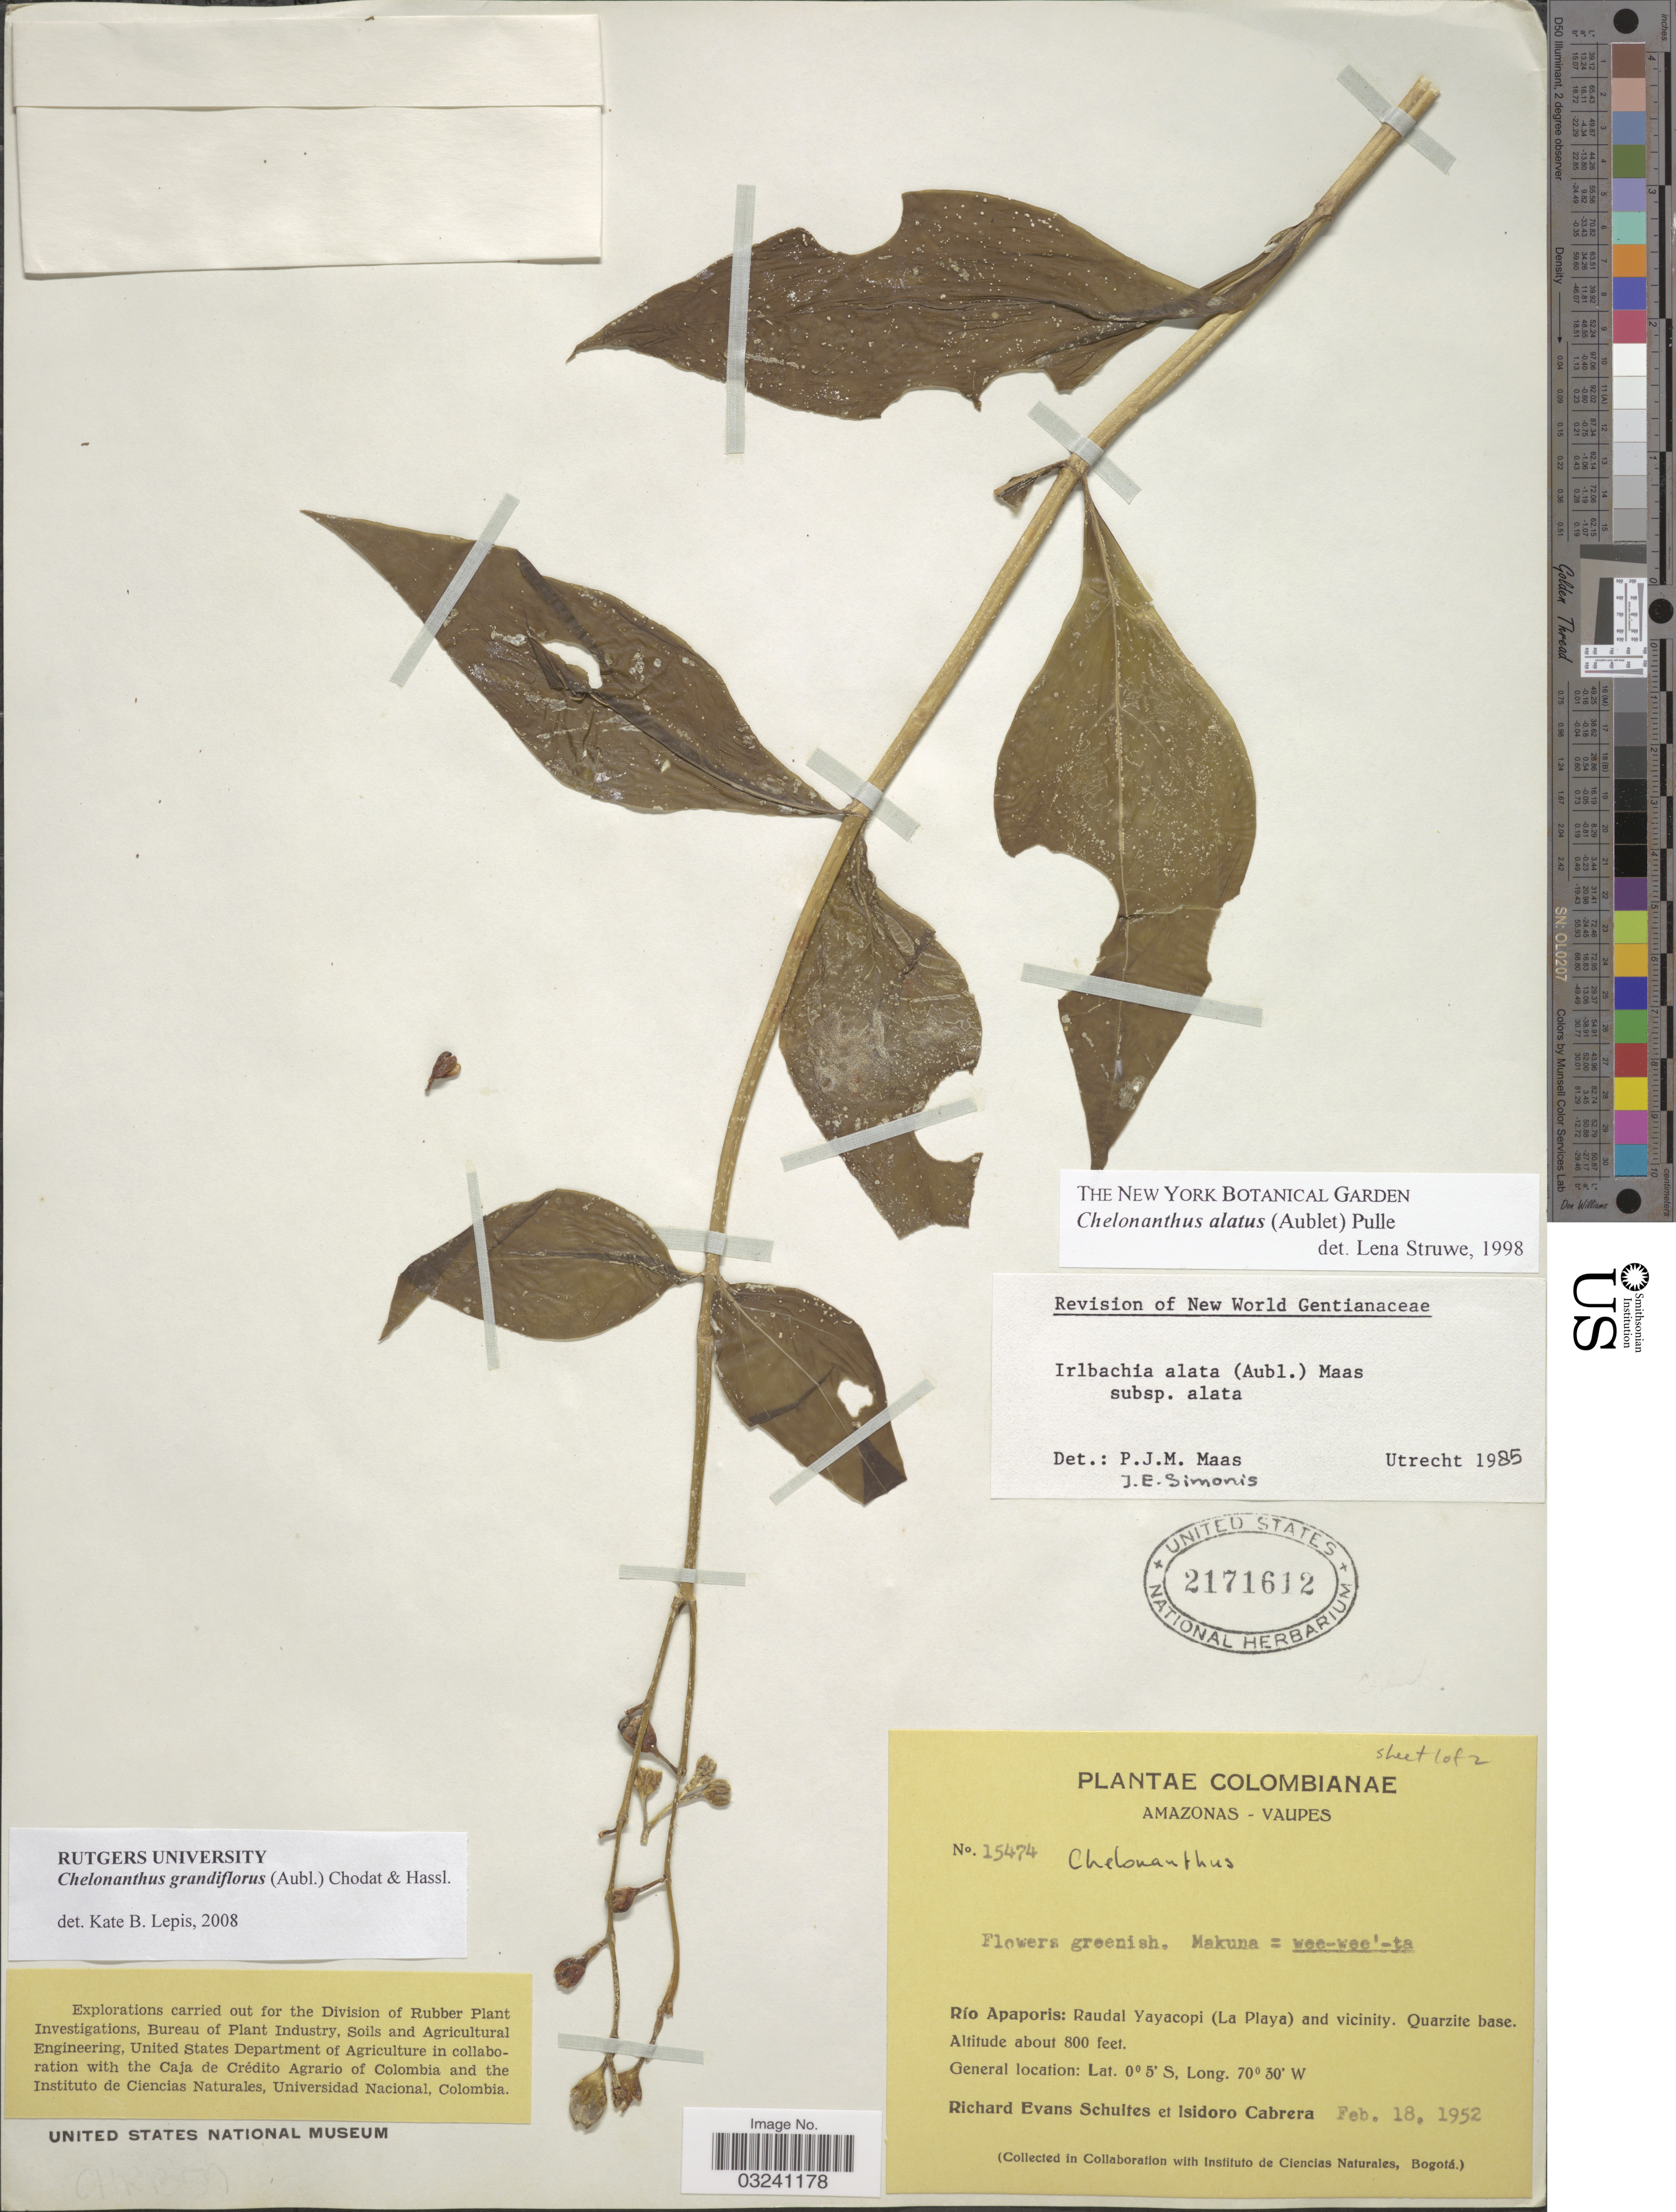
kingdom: Plantae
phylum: Tracheophyta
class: Magnoliopsida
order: Gentianales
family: Gentianaceae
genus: Chelonanthus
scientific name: Chelonanthus grandiflorus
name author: (Aubl.) Chodat & Hassl.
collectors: R. E. Schultes & I. Cabrera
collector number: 15474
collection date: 1952-02-18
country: Colombia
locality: Amazonas-Vaupes. Río Apaporis: Raudal Yayacopi (La Playa) and vicinity.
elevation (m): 244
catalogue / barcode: US 2171612